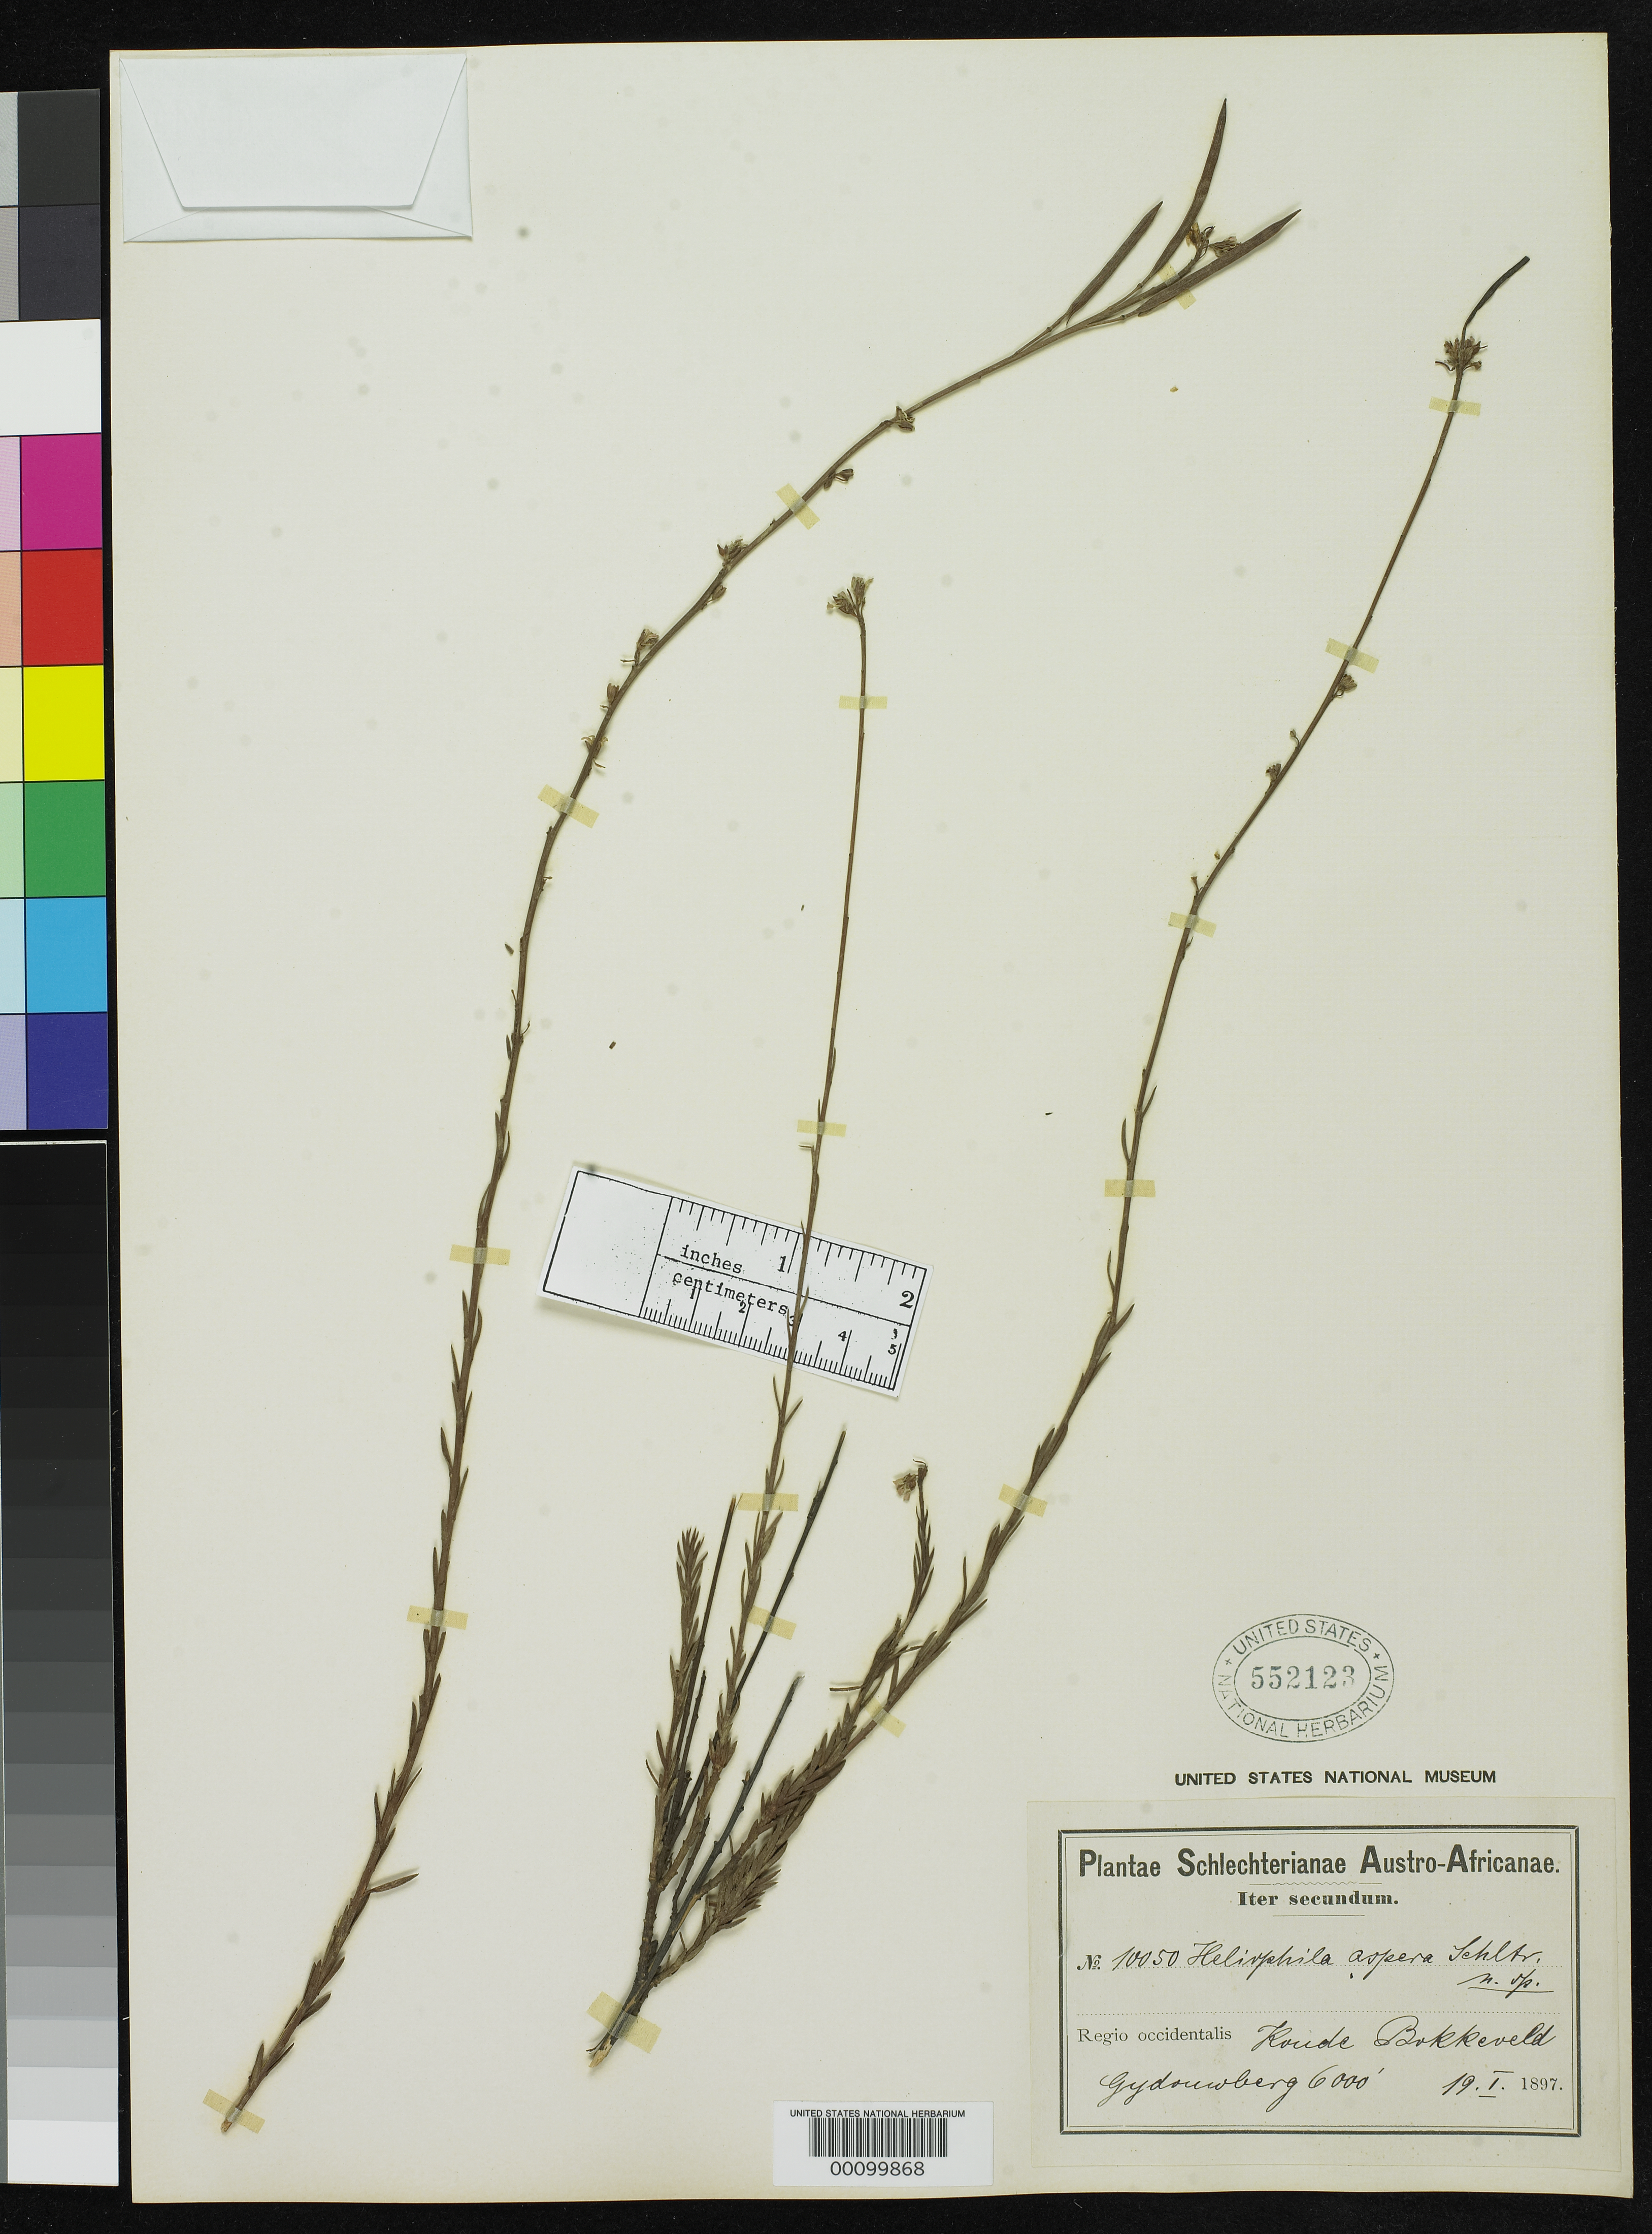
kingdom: Plantae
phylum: Tracheophyta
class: Magnoliopsida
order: Brassicales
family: Brassicaceae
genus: Heliophila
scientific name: Heliophila aspera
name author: Schltr.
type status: Isotype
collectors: F. R. R. Schlechter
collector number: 10050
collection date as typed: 19 Jan 1897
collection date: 1897-01-19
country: South Africa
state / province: Western Cape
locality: Gydouwbergen. Koude Bokkeveld.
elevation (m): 1800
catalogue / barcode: US 552123